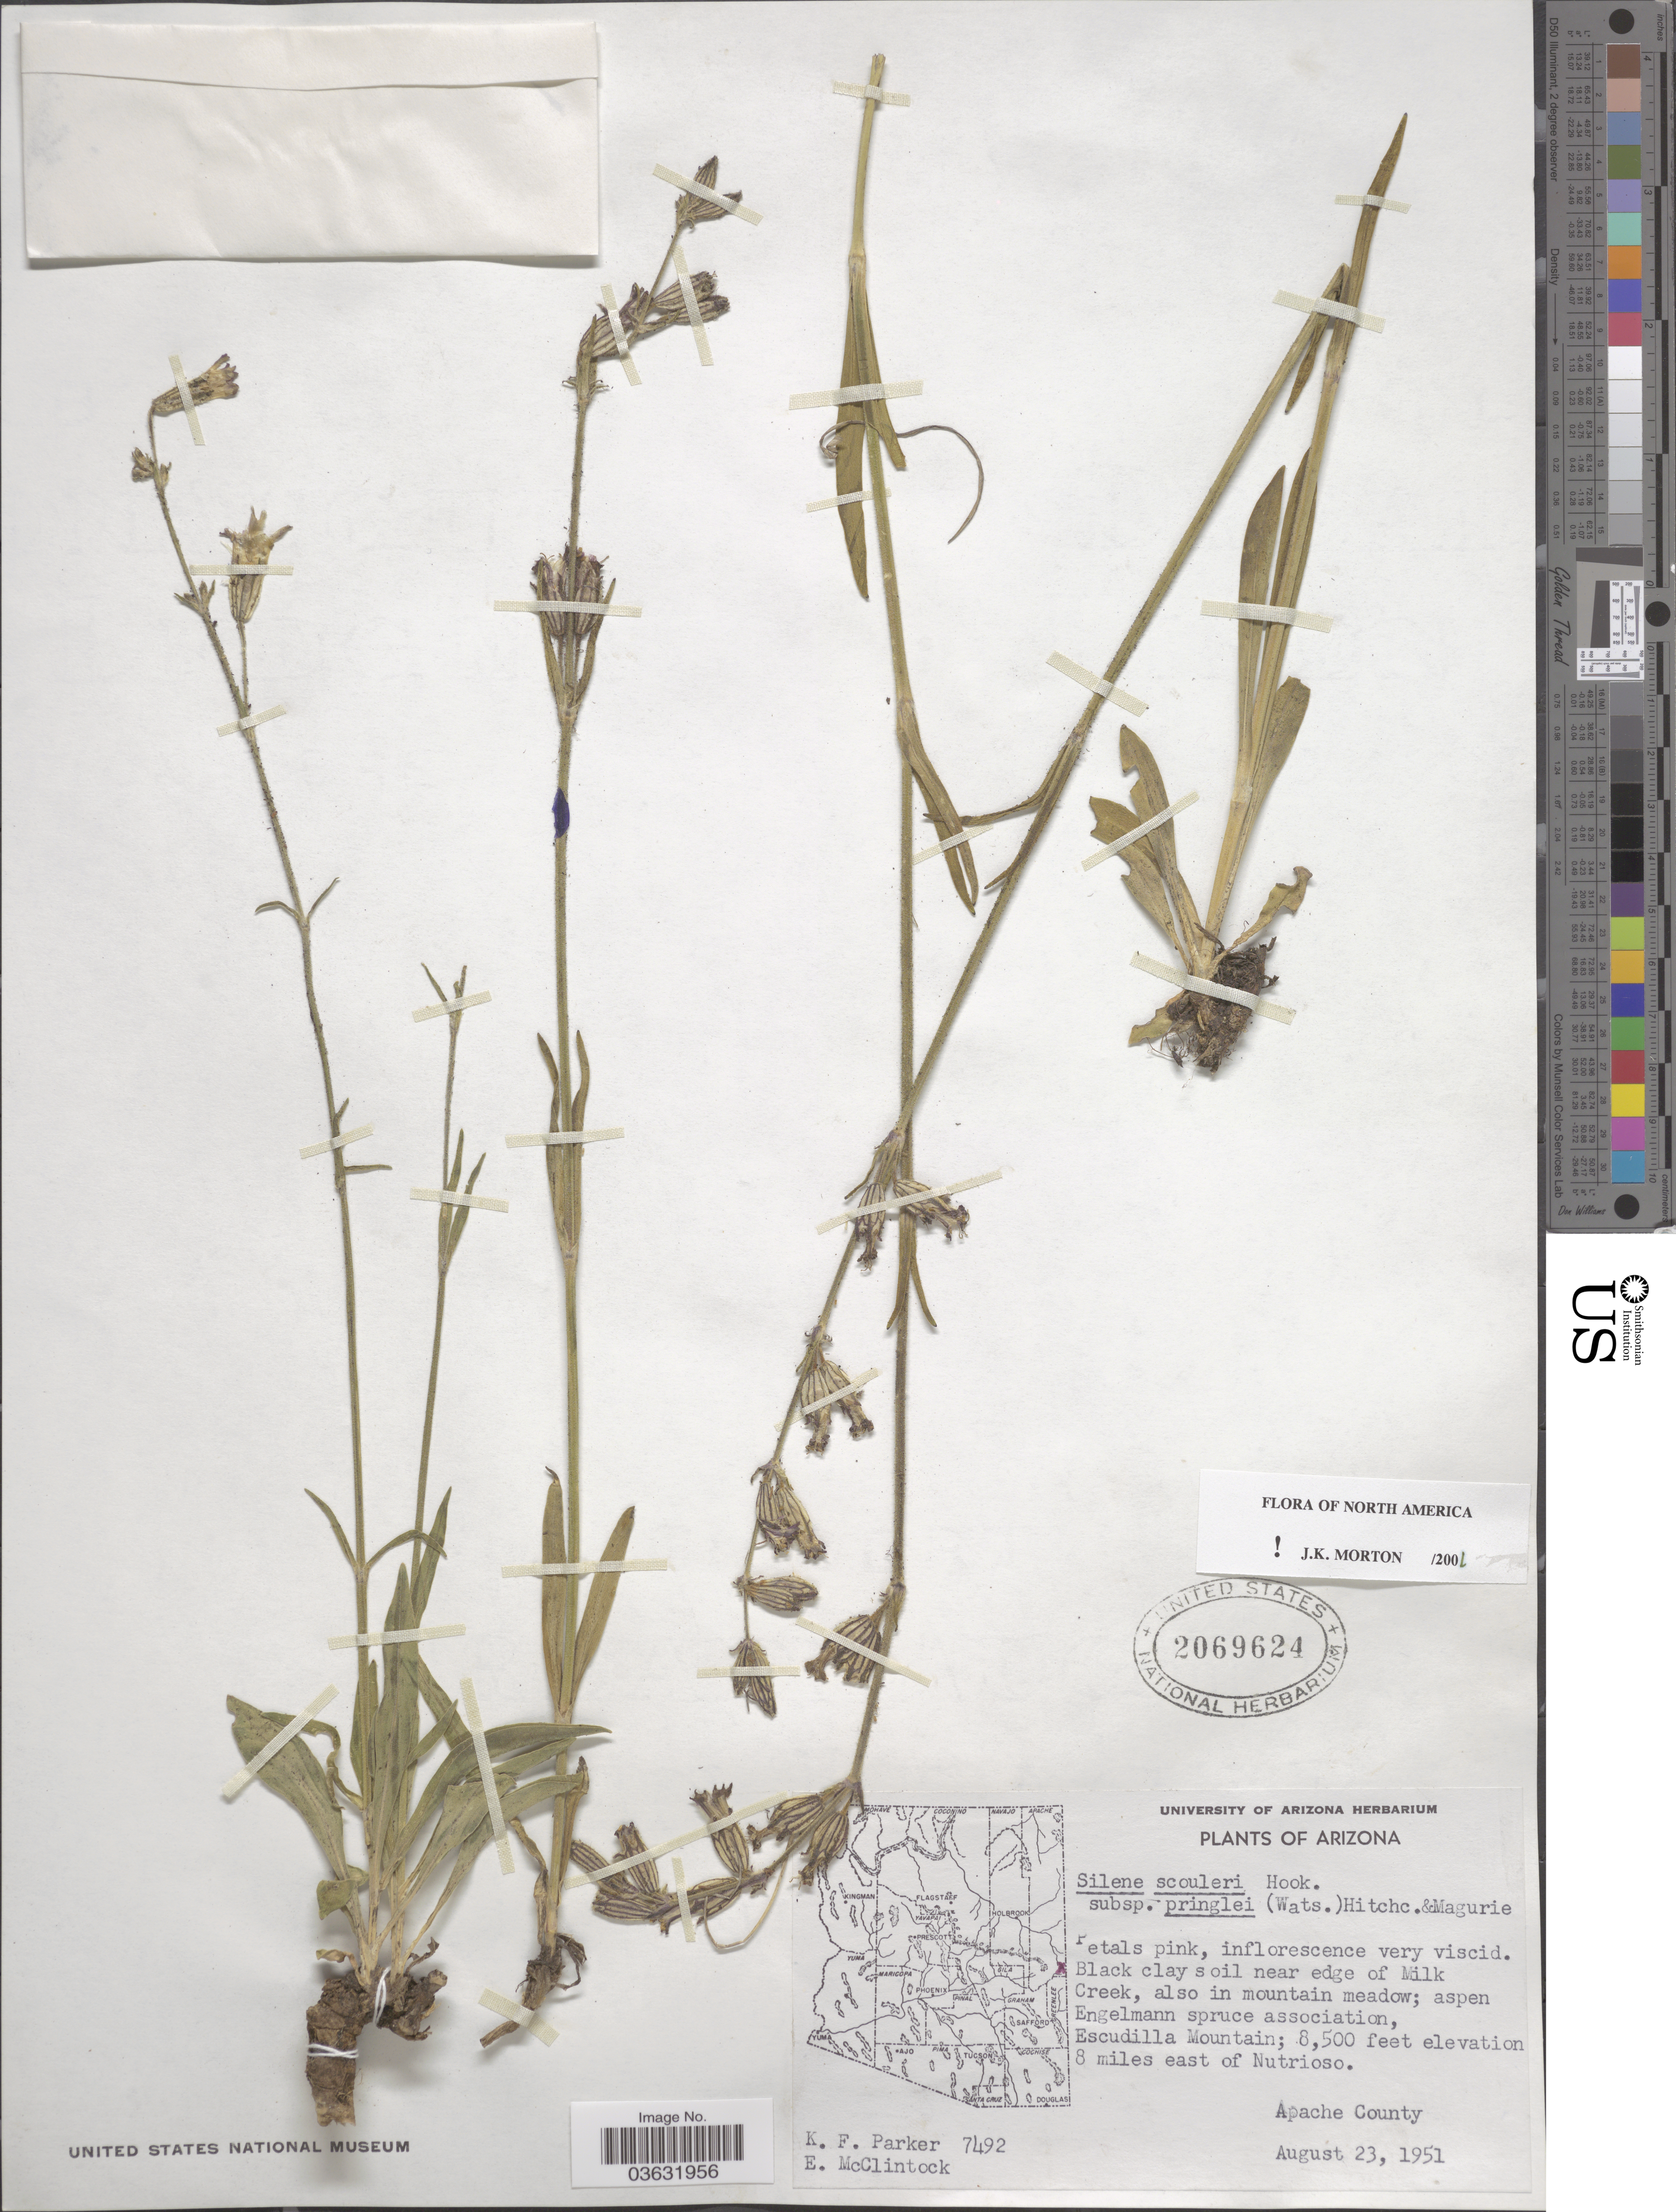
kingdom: Plantae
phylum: Tracheophyta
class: Magnoliopsida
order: Caryophyllales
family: Caryophyllaceae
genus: Silene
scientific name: Silene scouleri subsp. pringlei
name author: (S. Watson) C.L. Hitchc. & Maguire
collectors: K. F. Parker & E. McClintock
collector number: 7492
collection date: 1951-08-23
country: United States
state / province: Arizona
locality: Black clay soil near edge of Milk Creek, also in mountain meadow; aspen Engelmann spruce association, Escudilla Mountain; 8 miles east of Nutrioso. Apache County.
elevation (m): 2591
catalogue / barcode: US 2069624